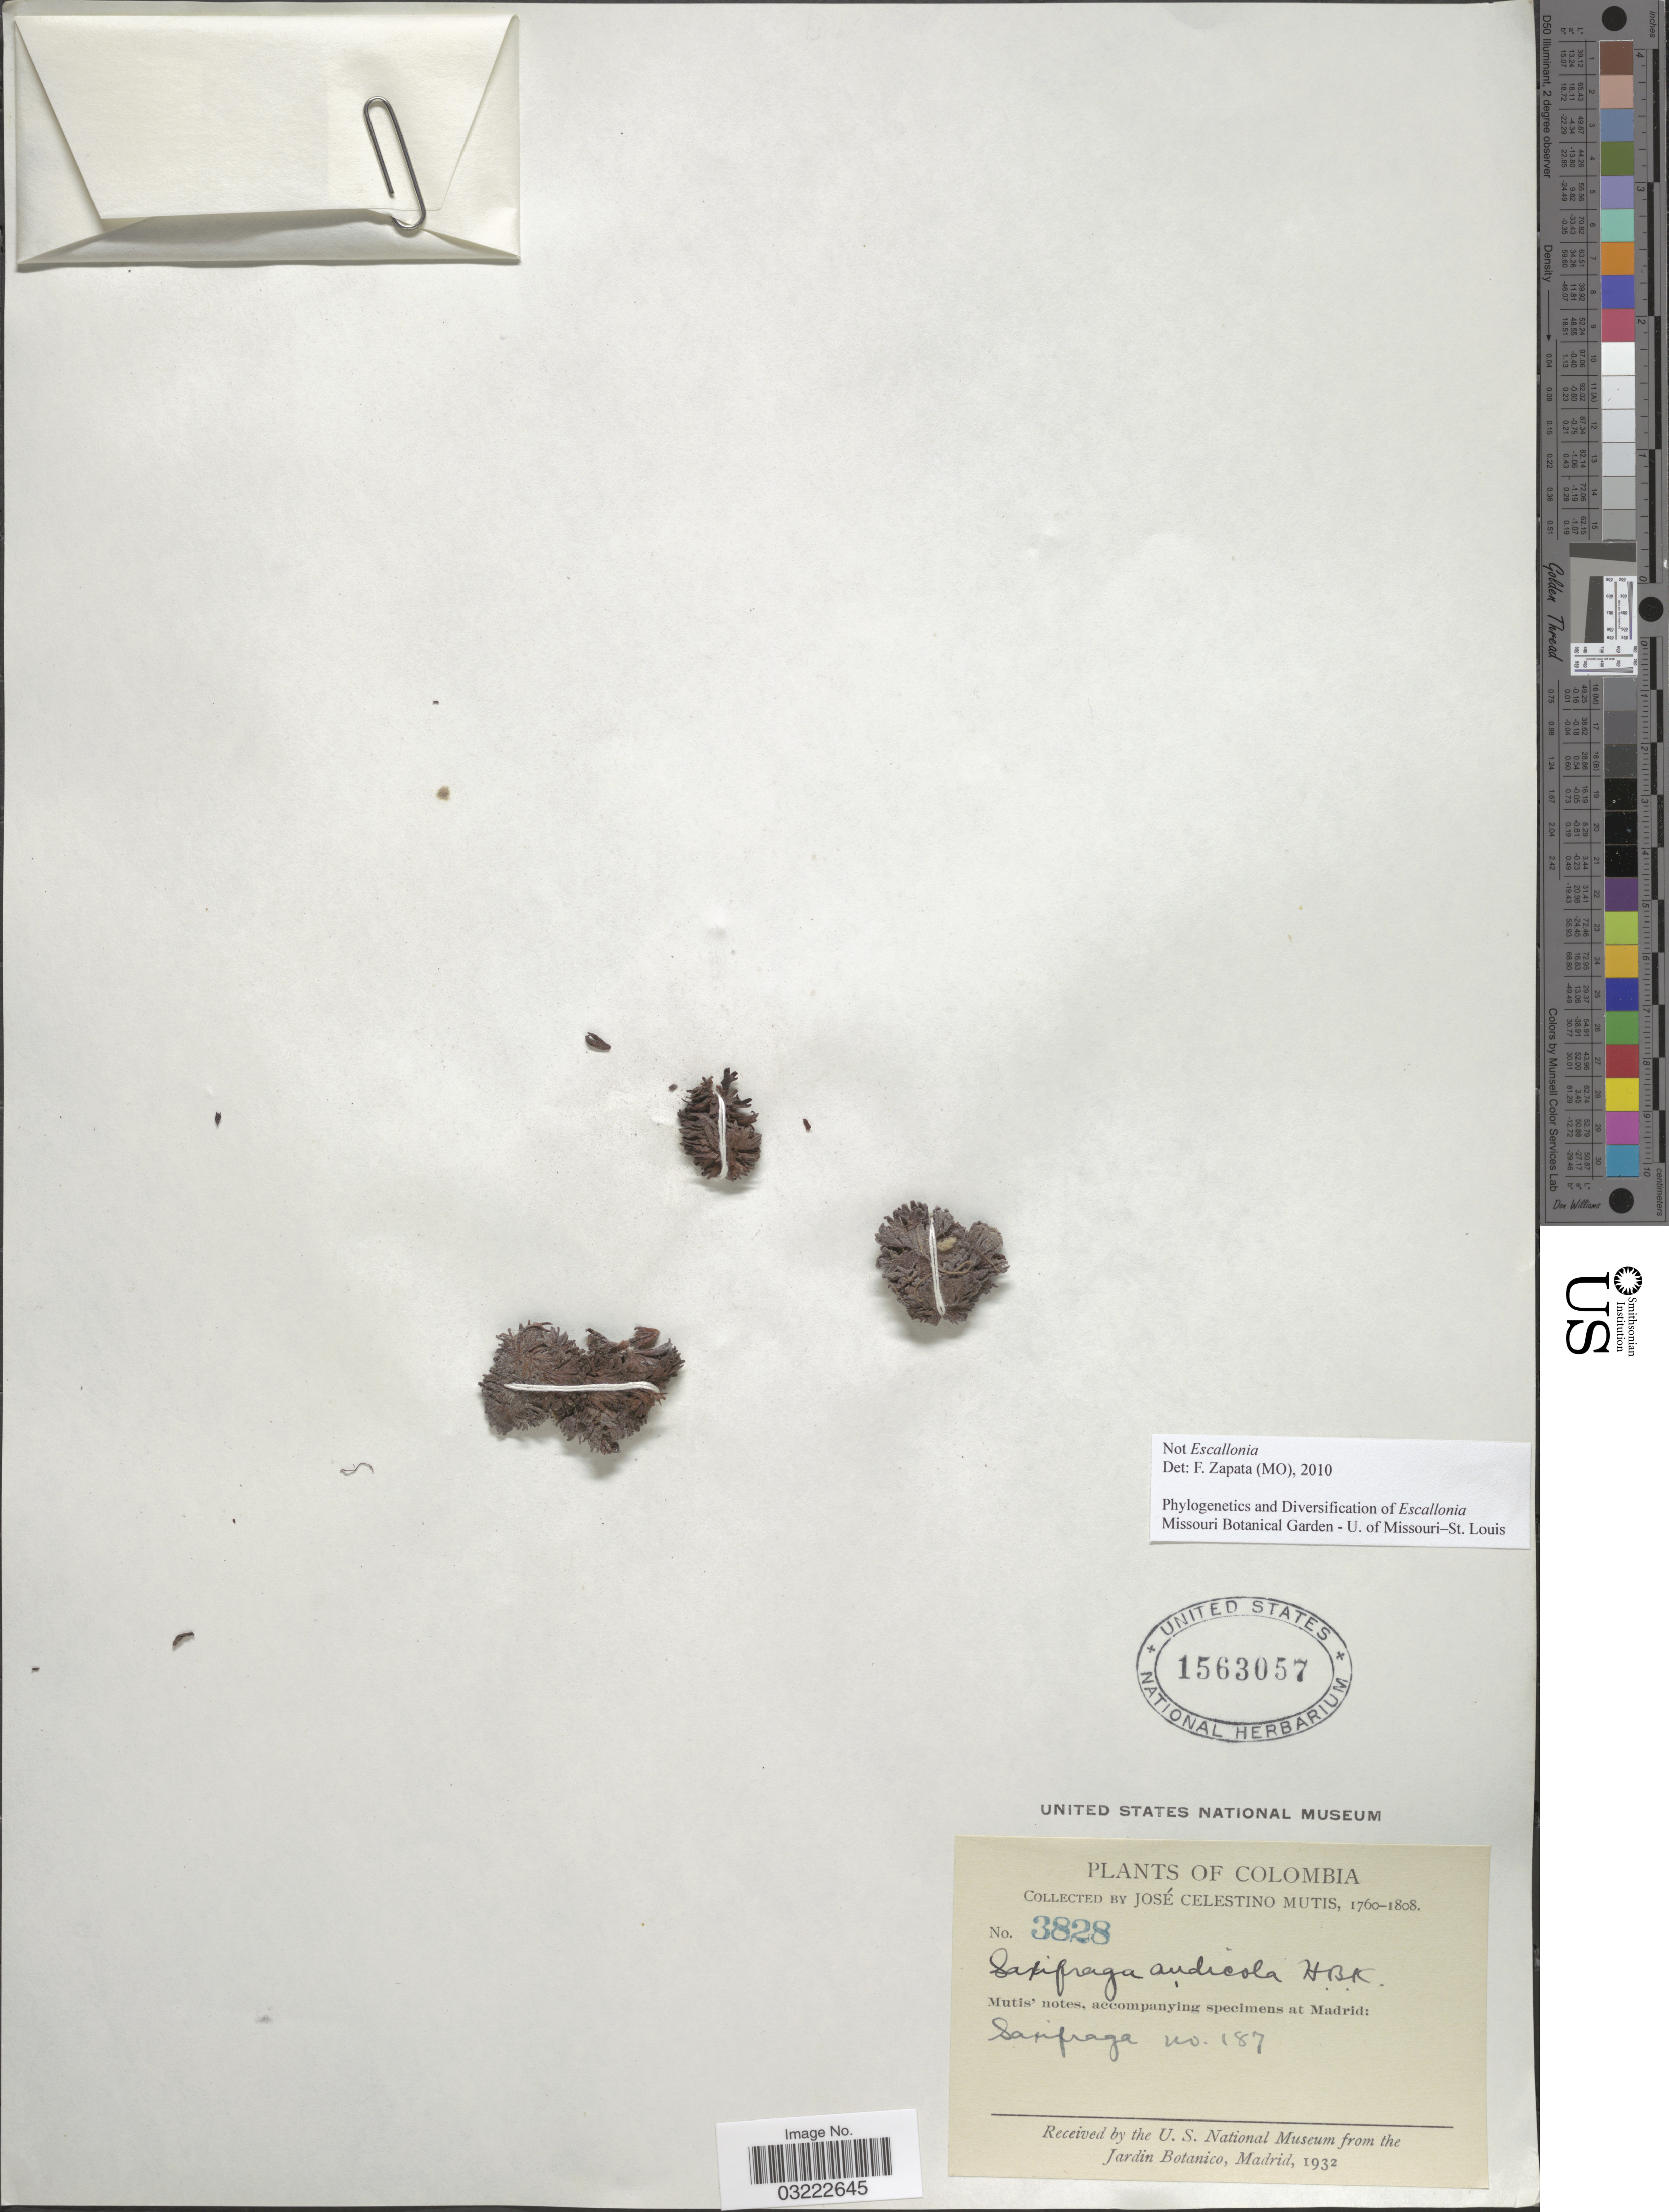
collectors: J. C. B. Mutis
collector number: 3828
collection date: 1760/1808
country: Colombia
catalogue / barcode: US 1563057